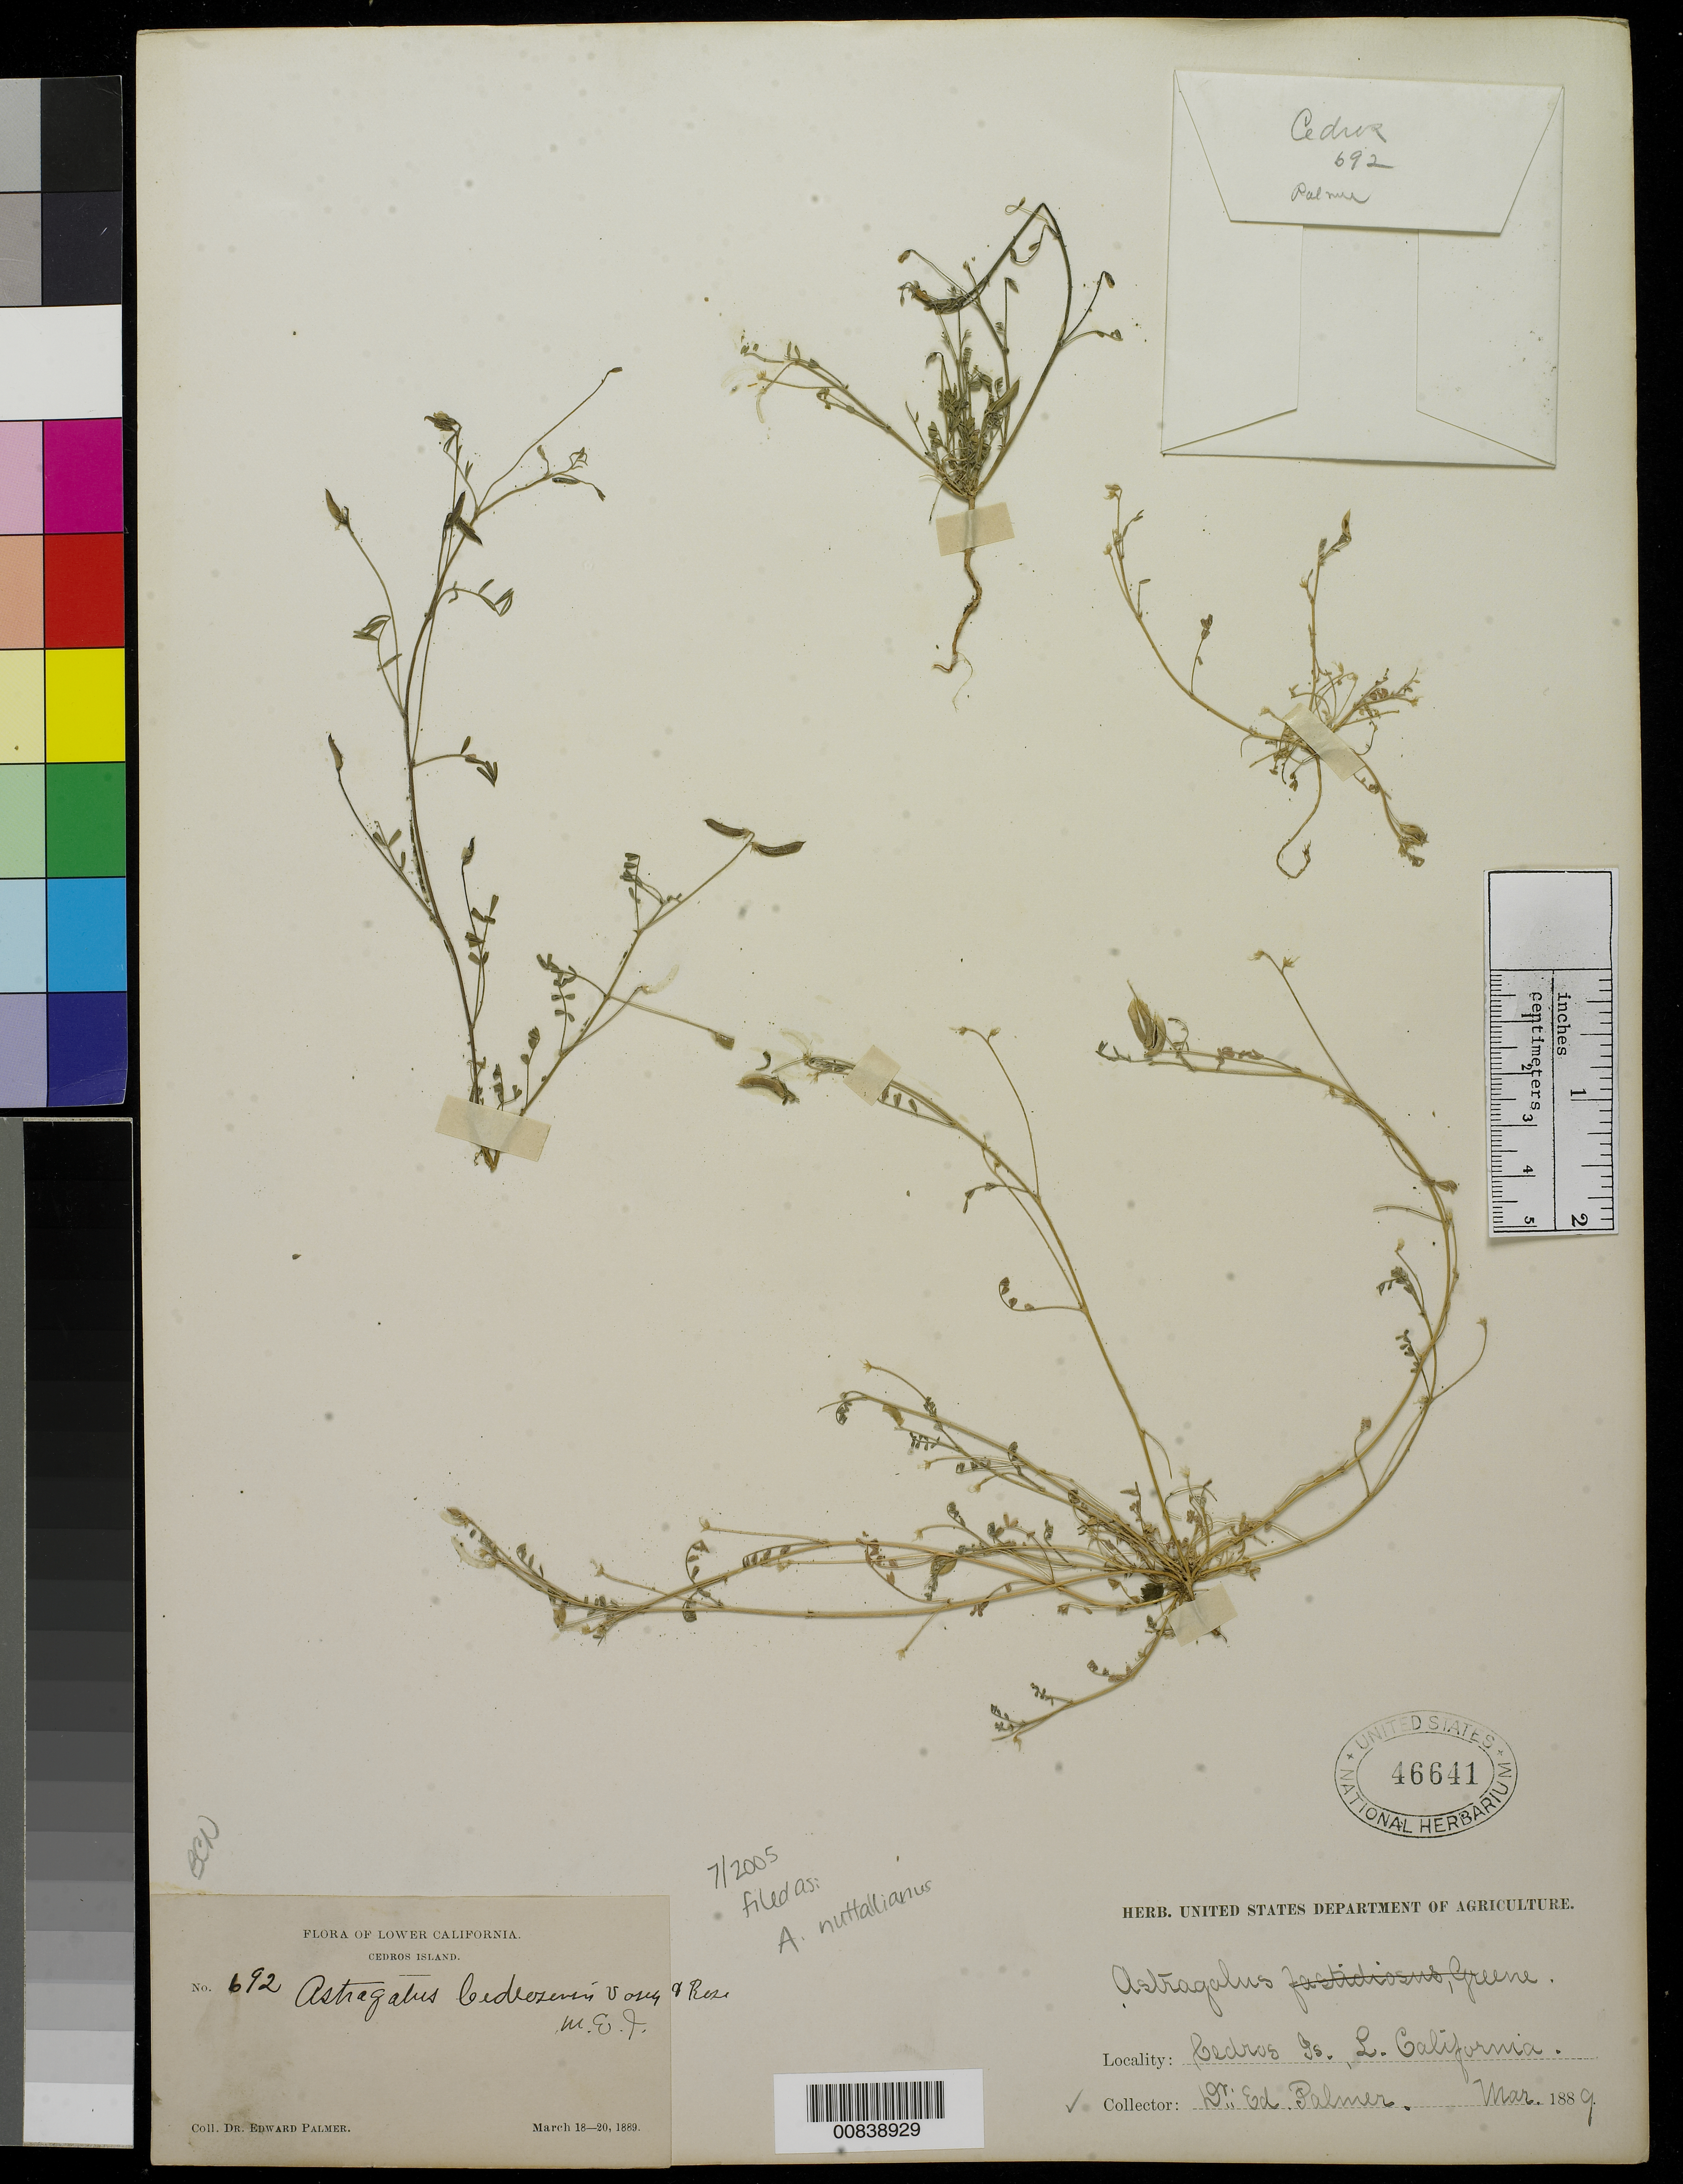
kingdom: Plantae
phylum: Tracheophyta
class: Magnoliopsida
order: Fabales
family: Fabaceae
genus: Astragalus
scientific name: Astragalus nuttallianus var. cedrosensis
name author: M.E. Jones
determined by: Estrada, E.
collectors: E. Palmer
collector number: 692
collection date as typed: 18 Mar 1889 to 20 Mar 1889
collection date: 1889-03-18/1889-03-20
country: Mexico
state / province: Baja California Norte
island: Cedros I.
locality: Cedros Island, Baja California.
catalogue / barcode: US 46641